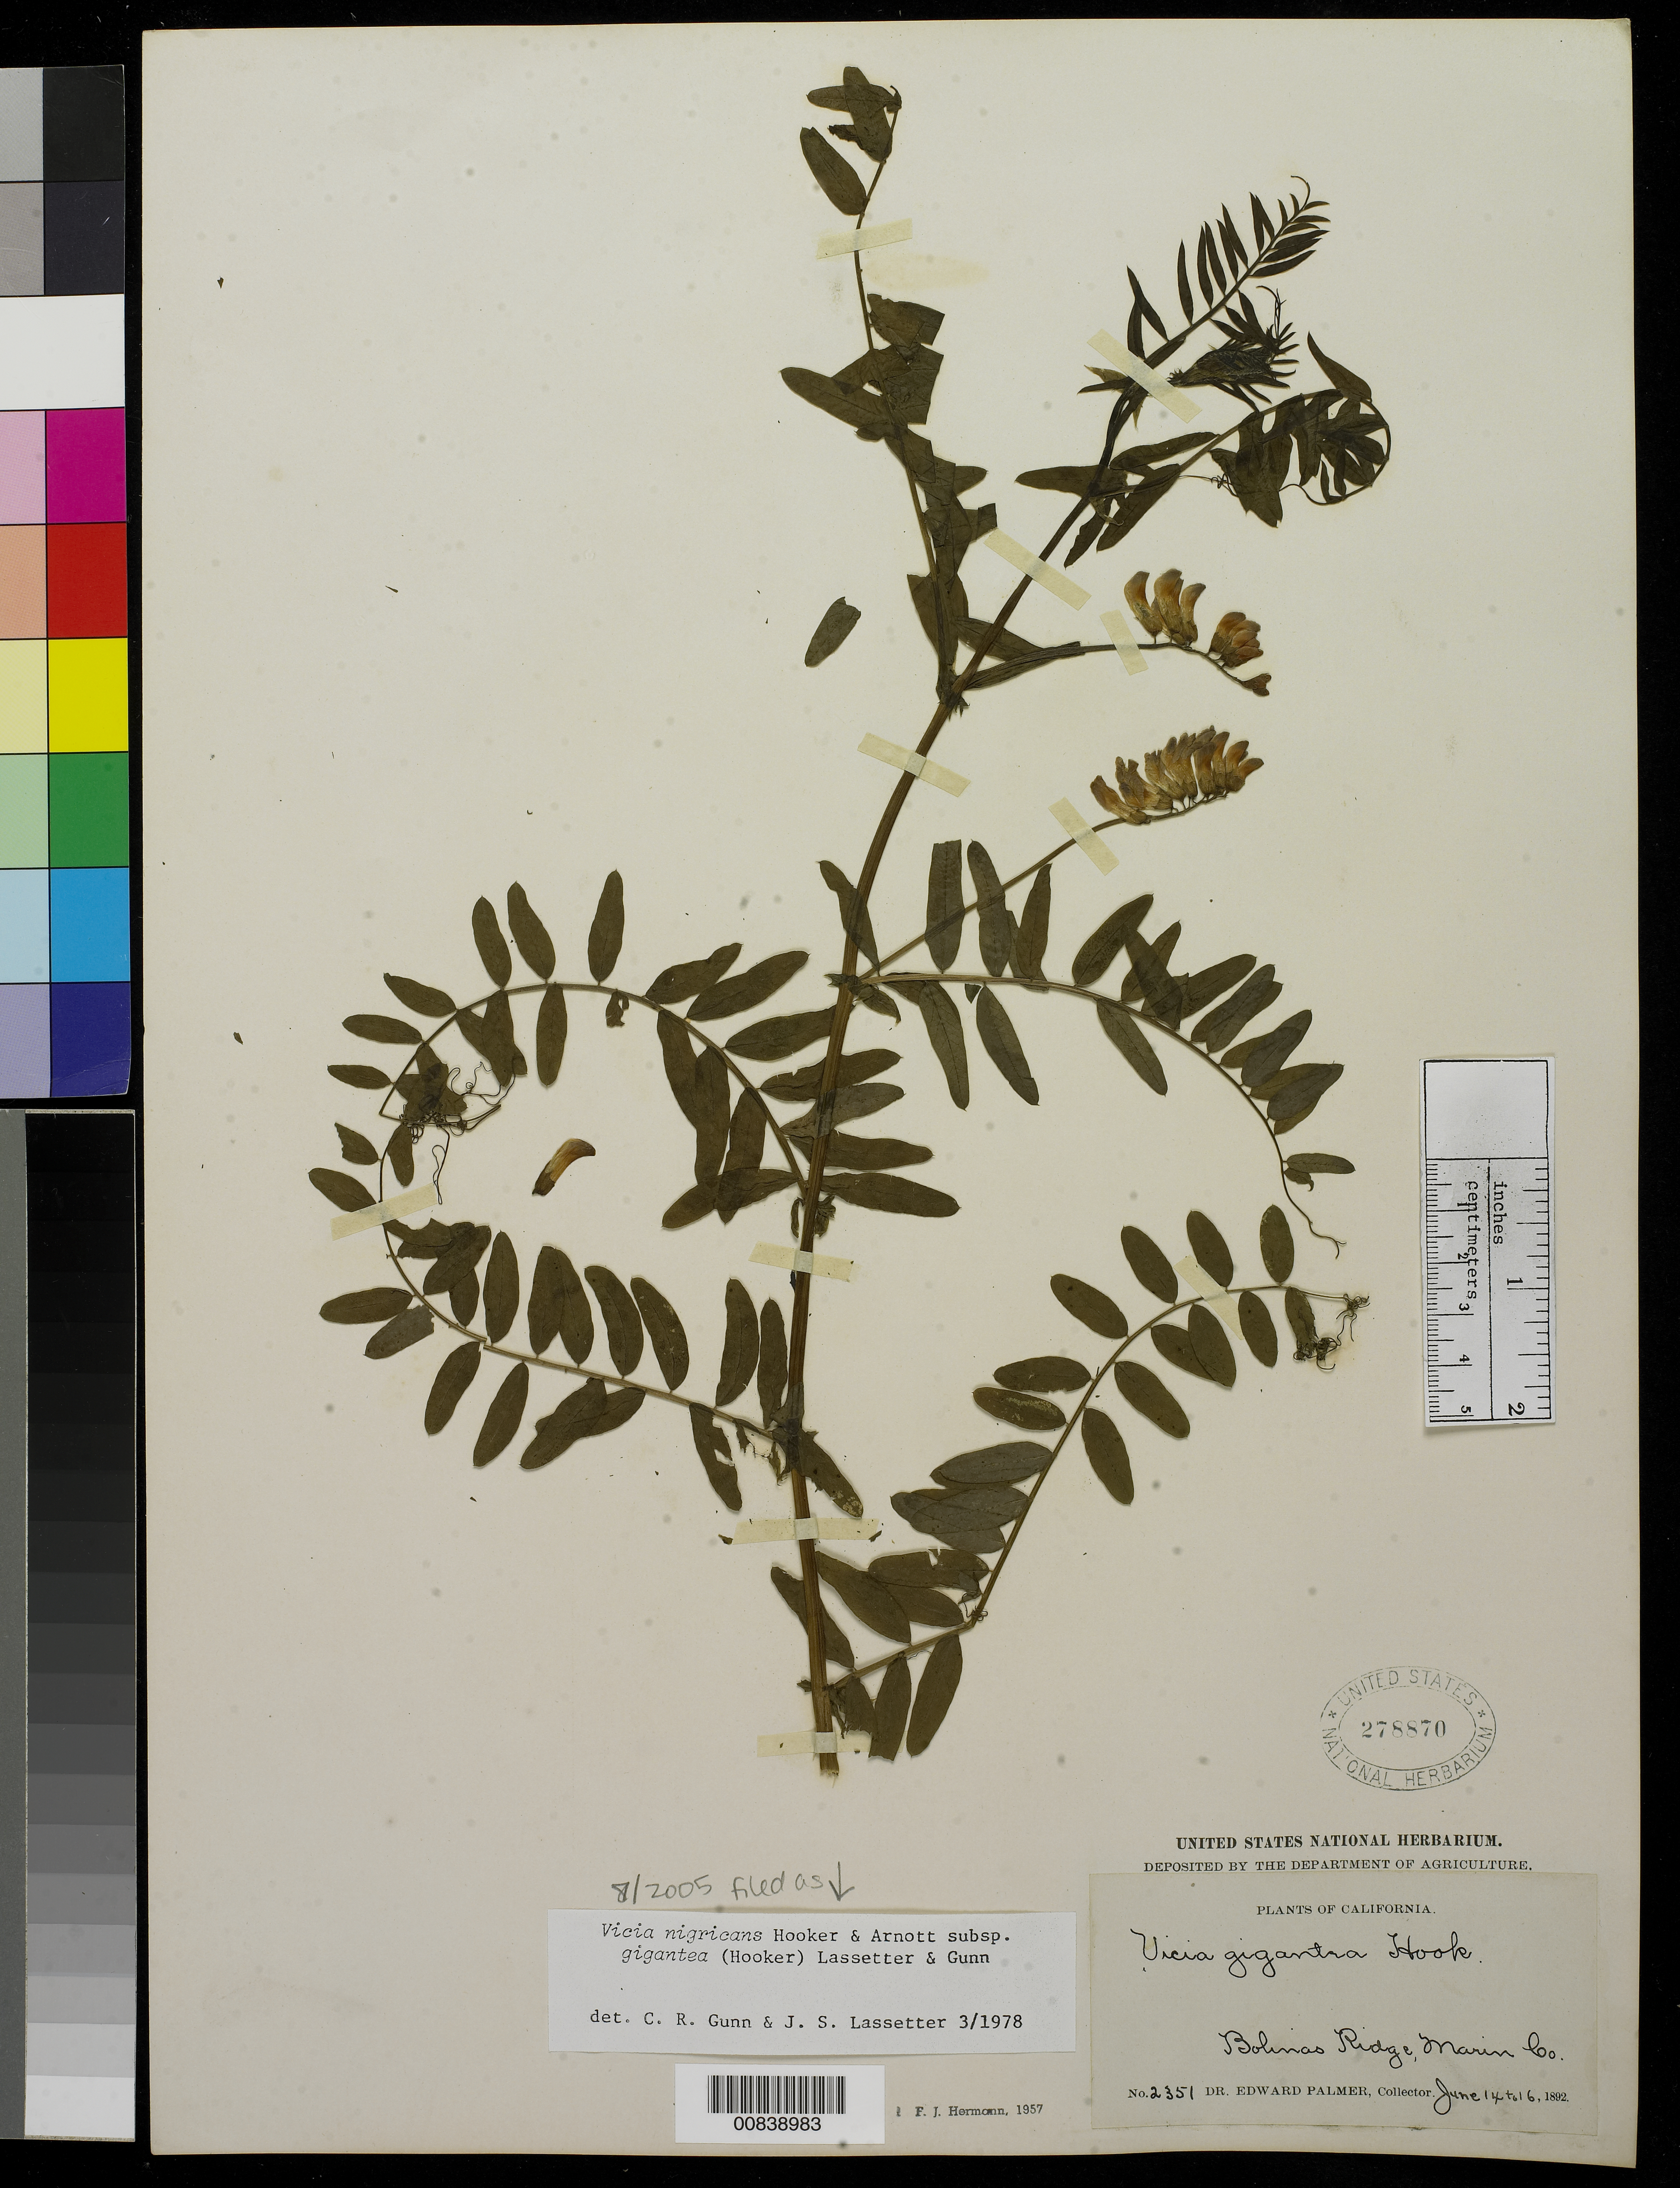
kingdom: Plantae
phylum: Tracheophyta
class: Magnoliopsida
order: Fabales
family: Fabaceae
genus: Vicia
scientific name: Vicia nigricans subsp. gigantea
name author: Hook. & Arn.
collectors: E. Palmer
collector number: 2351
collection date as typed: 14 Jun 1892 to 16 Jun 1892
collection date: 1892-06-14/1892-06-16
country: United States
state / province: California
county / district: Marin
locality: Bolinas Ridge, Marin County, California.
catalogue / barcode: US 278870